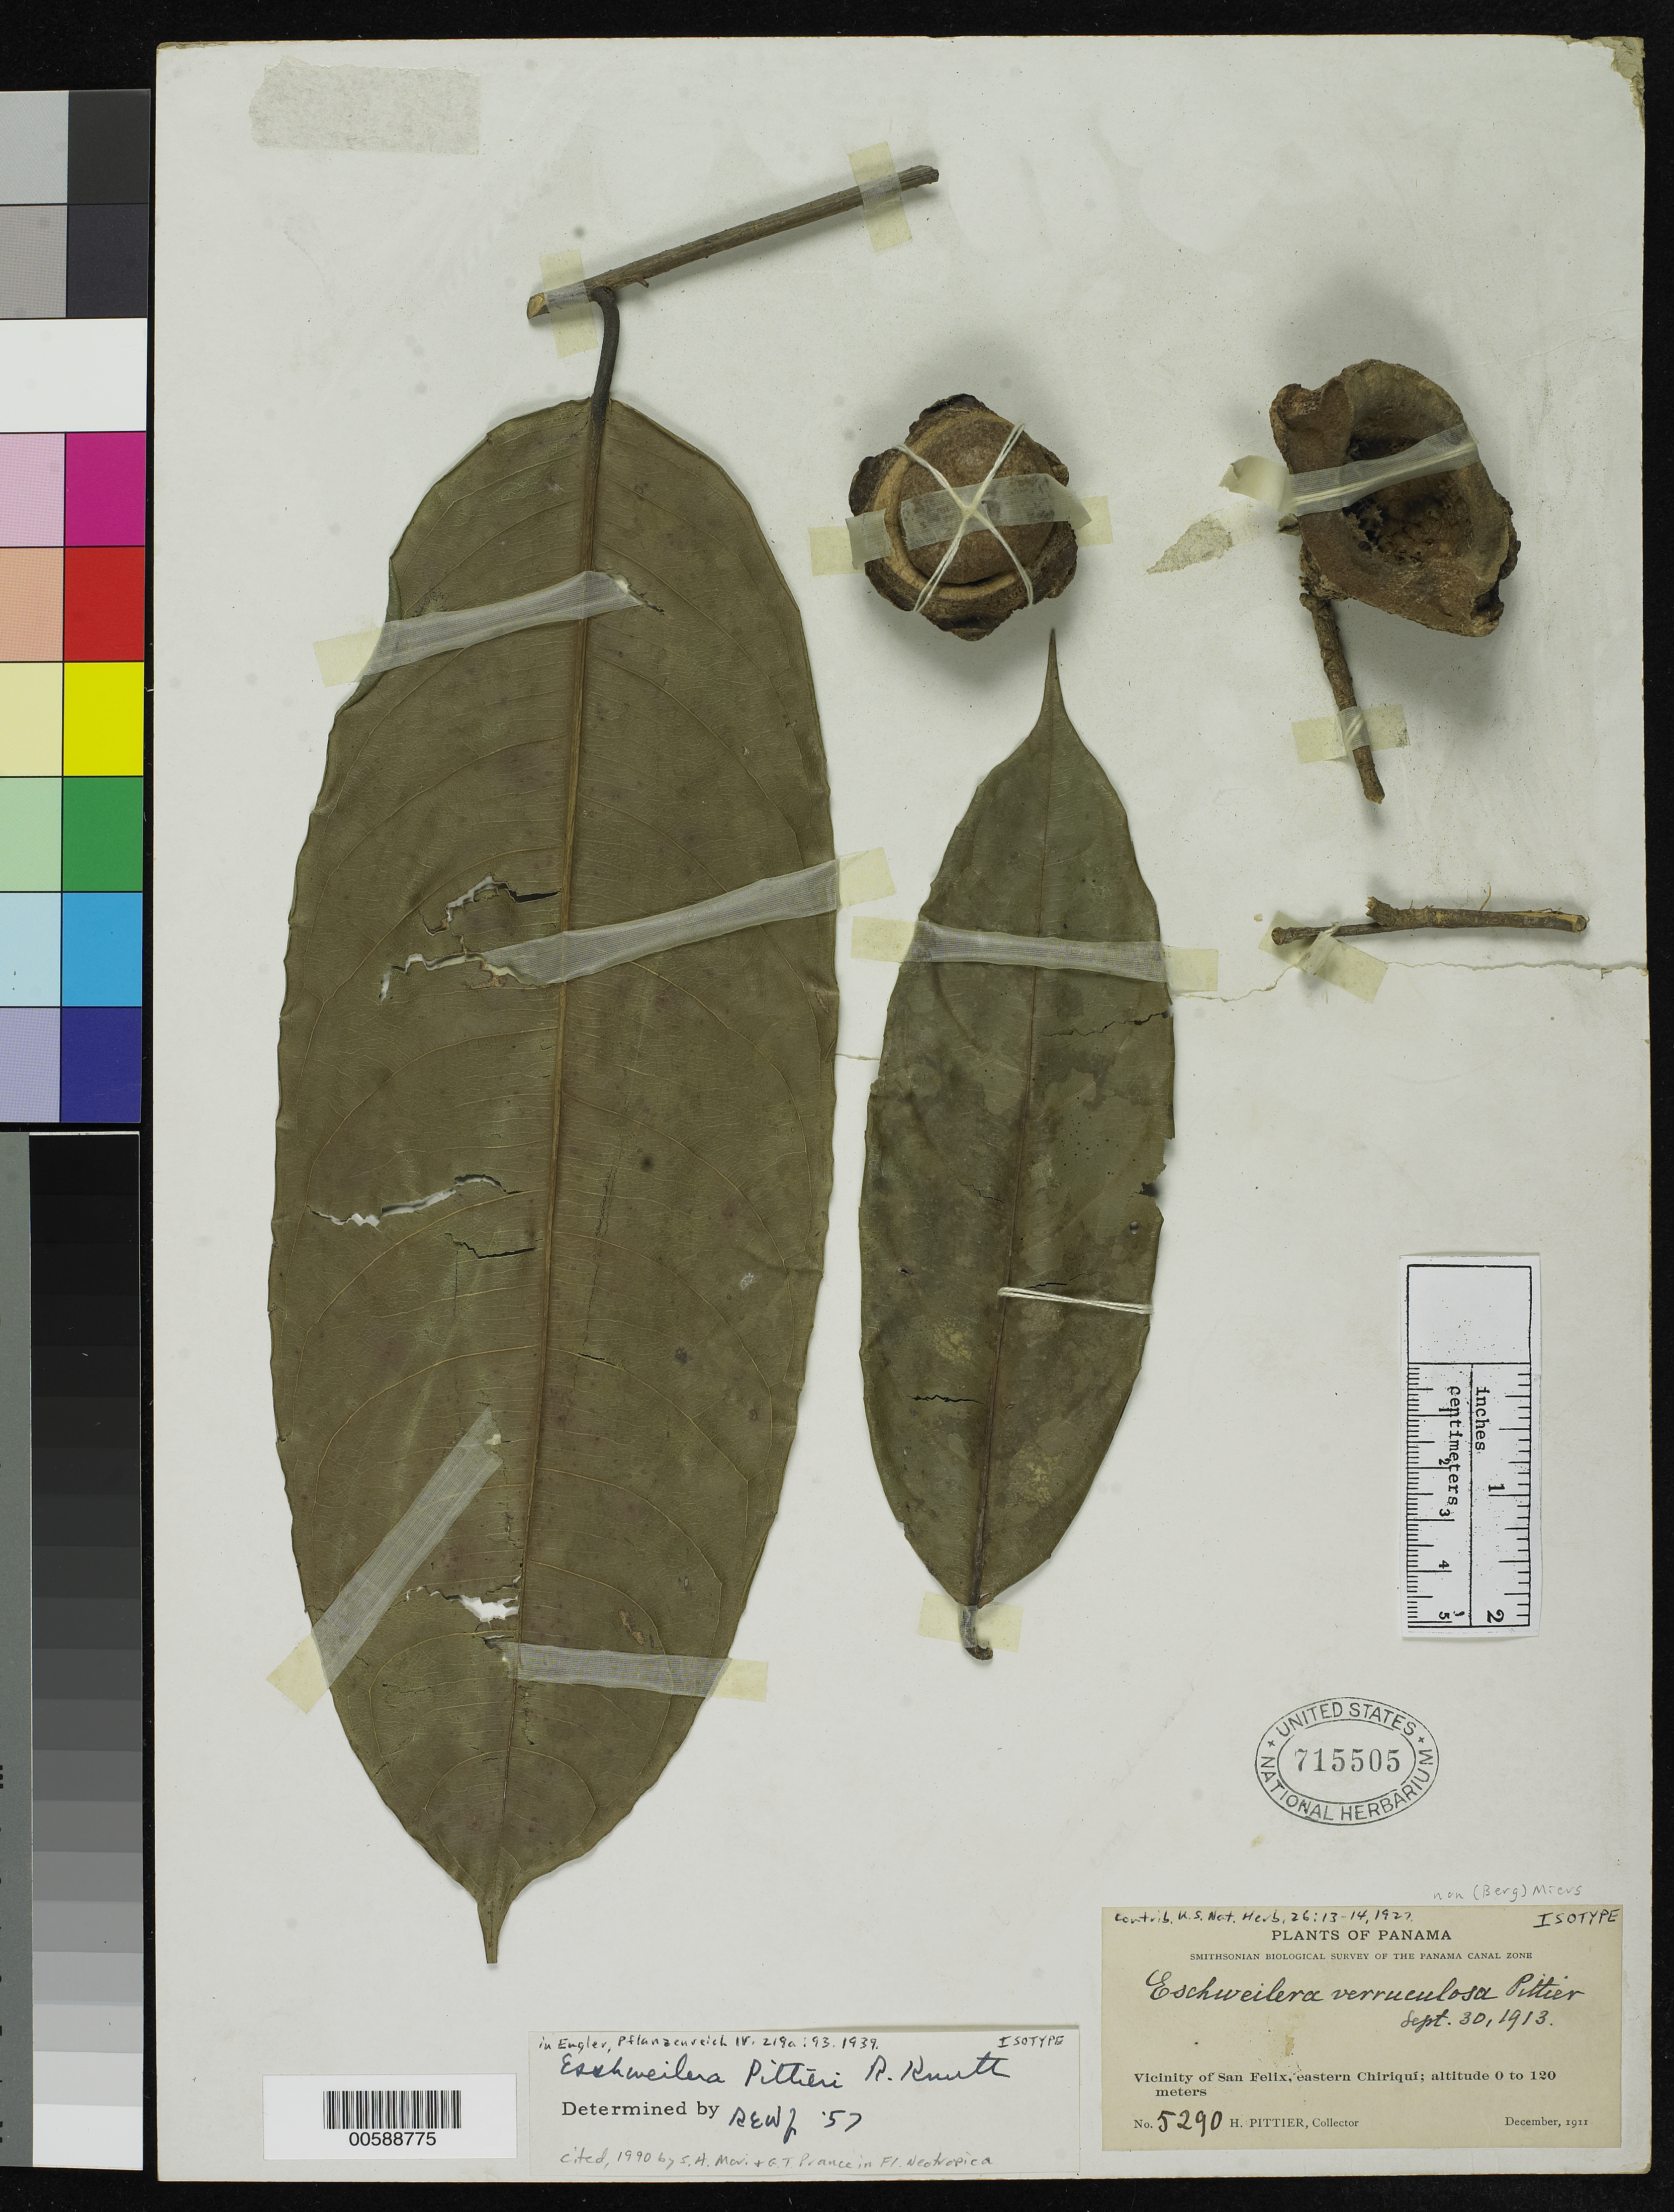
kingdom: Plantae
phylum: Tracheophyta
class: Magnoliopsida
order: Ericales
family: Lecythidaceae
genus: Eschweilera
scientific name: Eschweilera verruculosa Pittier, nom. illeg.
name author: Pittier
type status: Isotype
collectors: H. F. Pittier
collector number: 5290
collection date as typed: Dec 1911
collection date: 1911-12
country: Panama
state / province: Chiriquí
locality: Vicinity of San Felix, Eastern Chiriqui.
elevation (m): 0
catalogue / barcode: US 715505